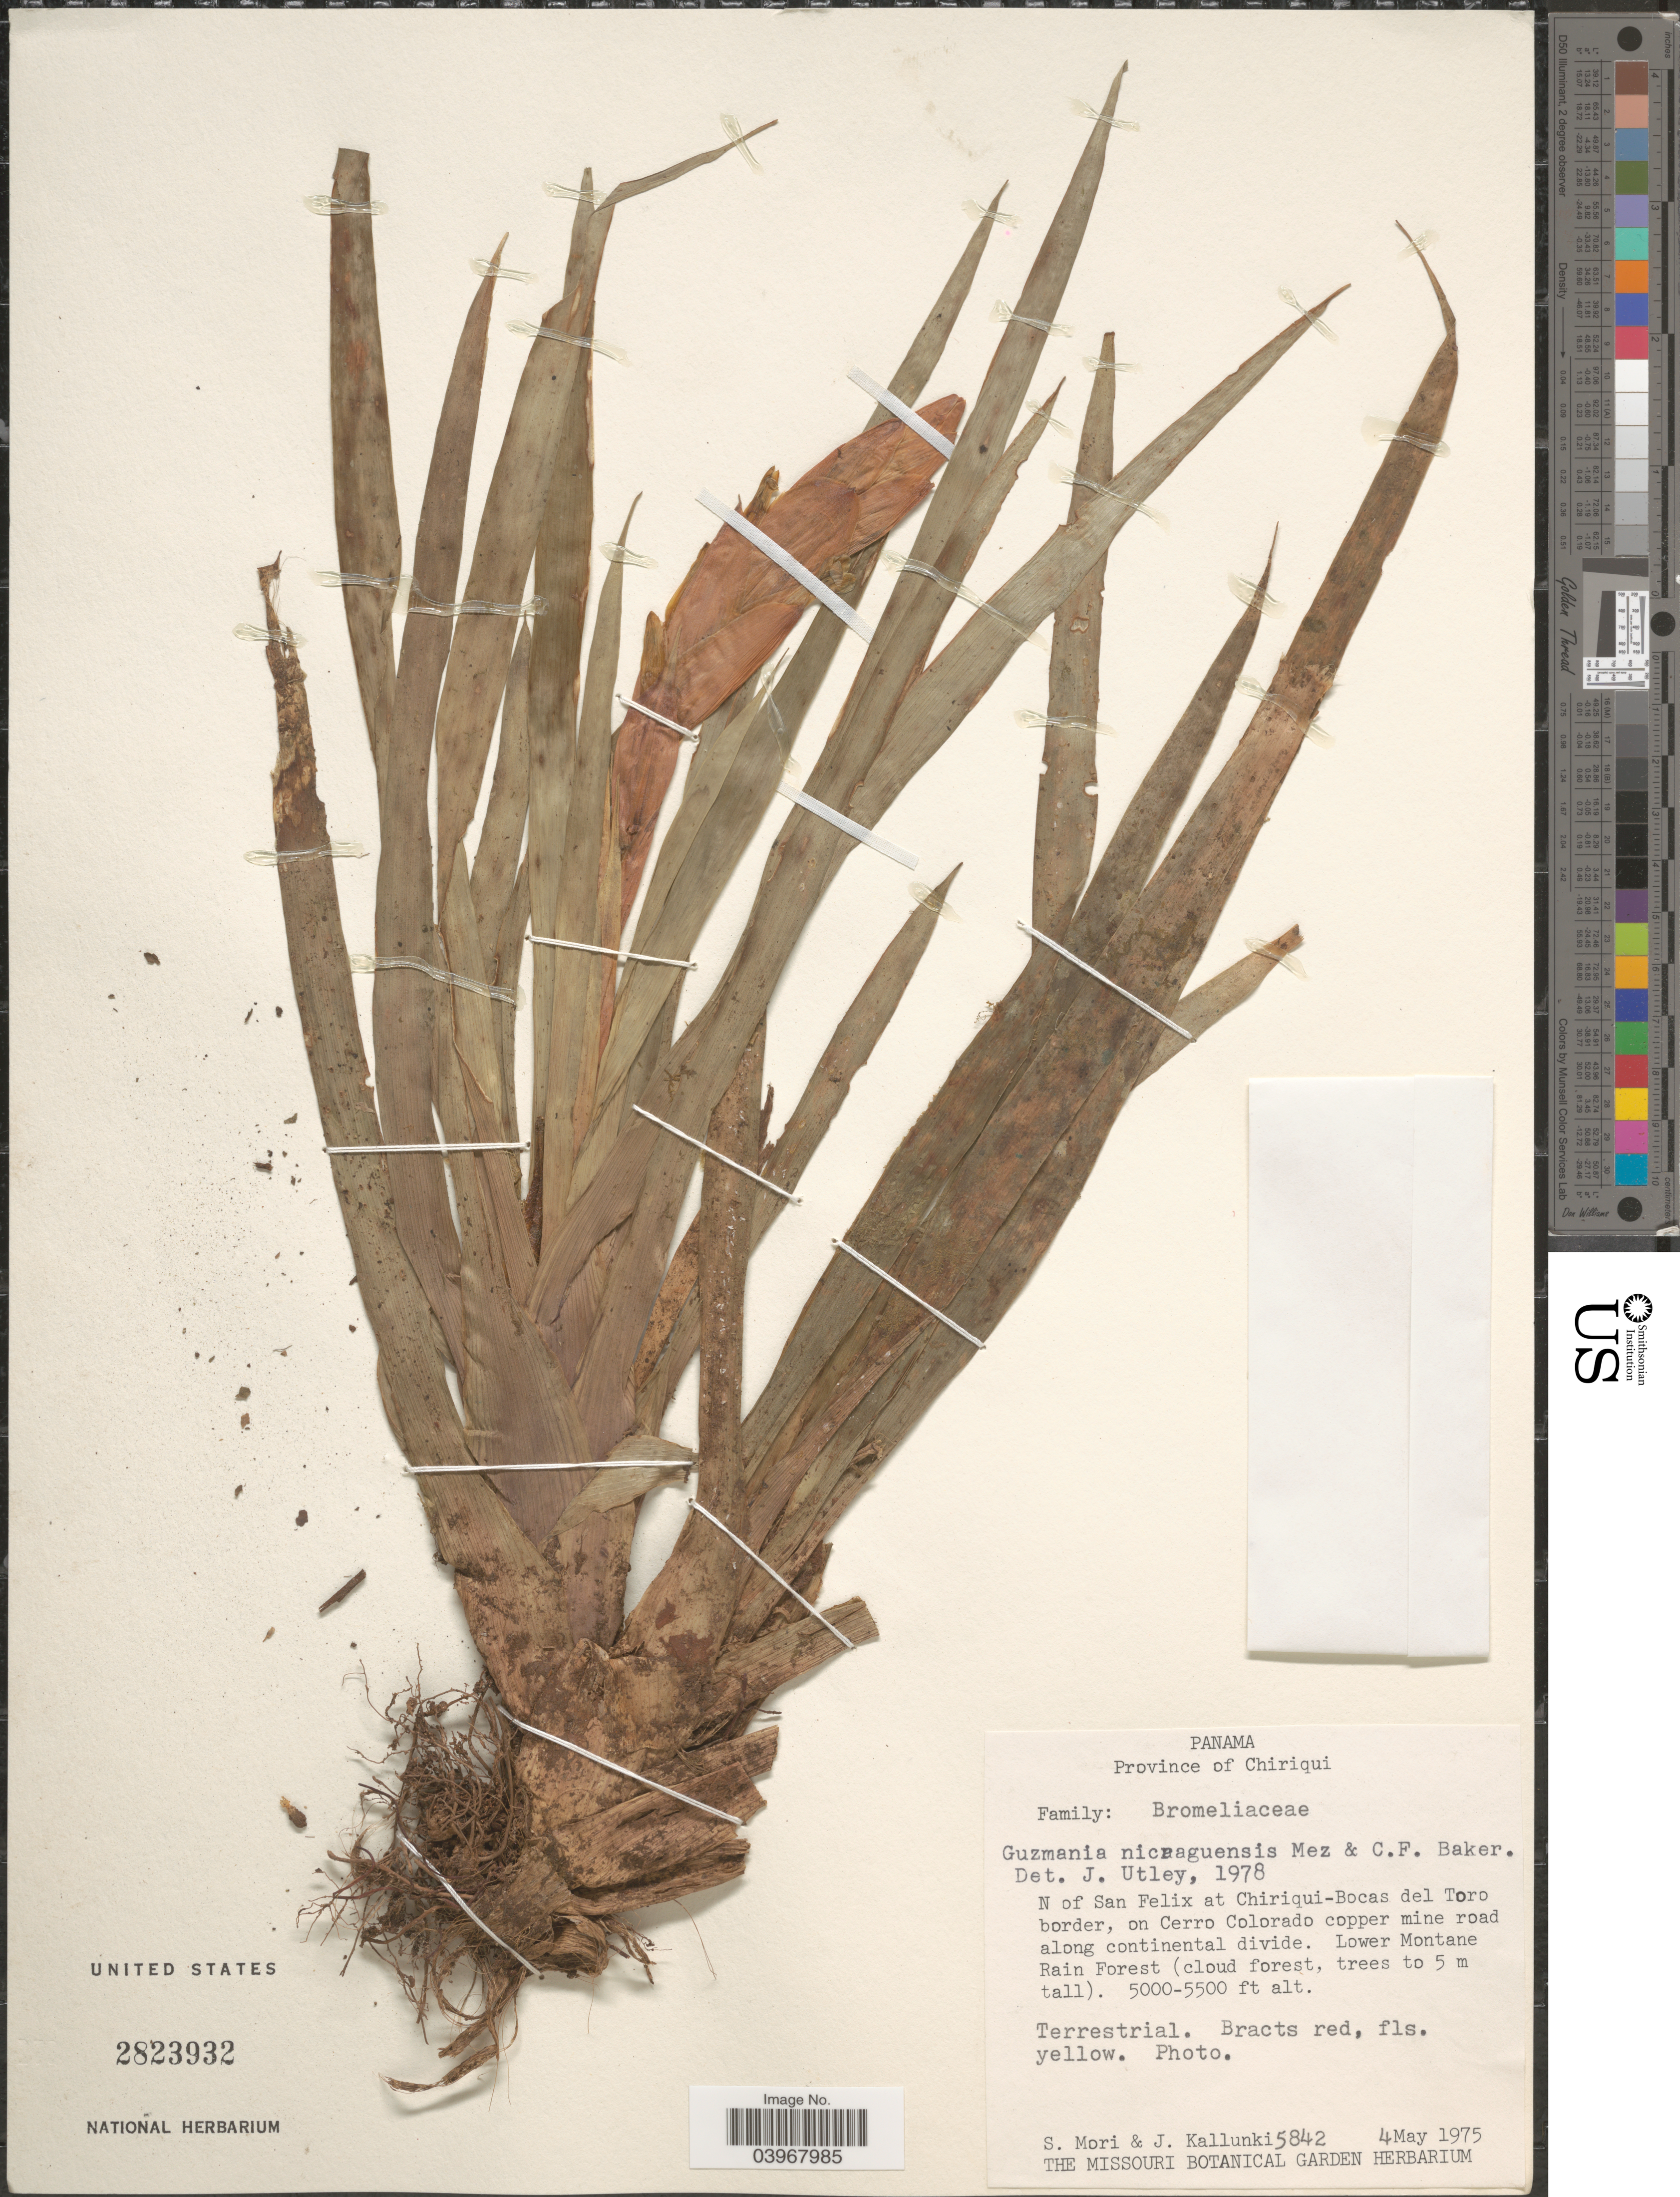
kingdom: Plantae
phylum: Tracheophyta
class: Liliopsida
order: Poales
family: Bromeliaceae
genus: Guzmania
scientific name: Guzmania nicaraguensis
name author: Mez & Mez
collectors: S. Mori & J. Kallunki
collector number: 5842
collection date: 1975-05-04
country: Panama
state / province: Chiriqui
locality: N of San Felix at Chiriqui-Bocas del Toro border, on Cerro Colorado copper mine road along continental divide. Lower Montane Rain Forest.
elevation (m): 1524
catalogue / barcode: US 2823932